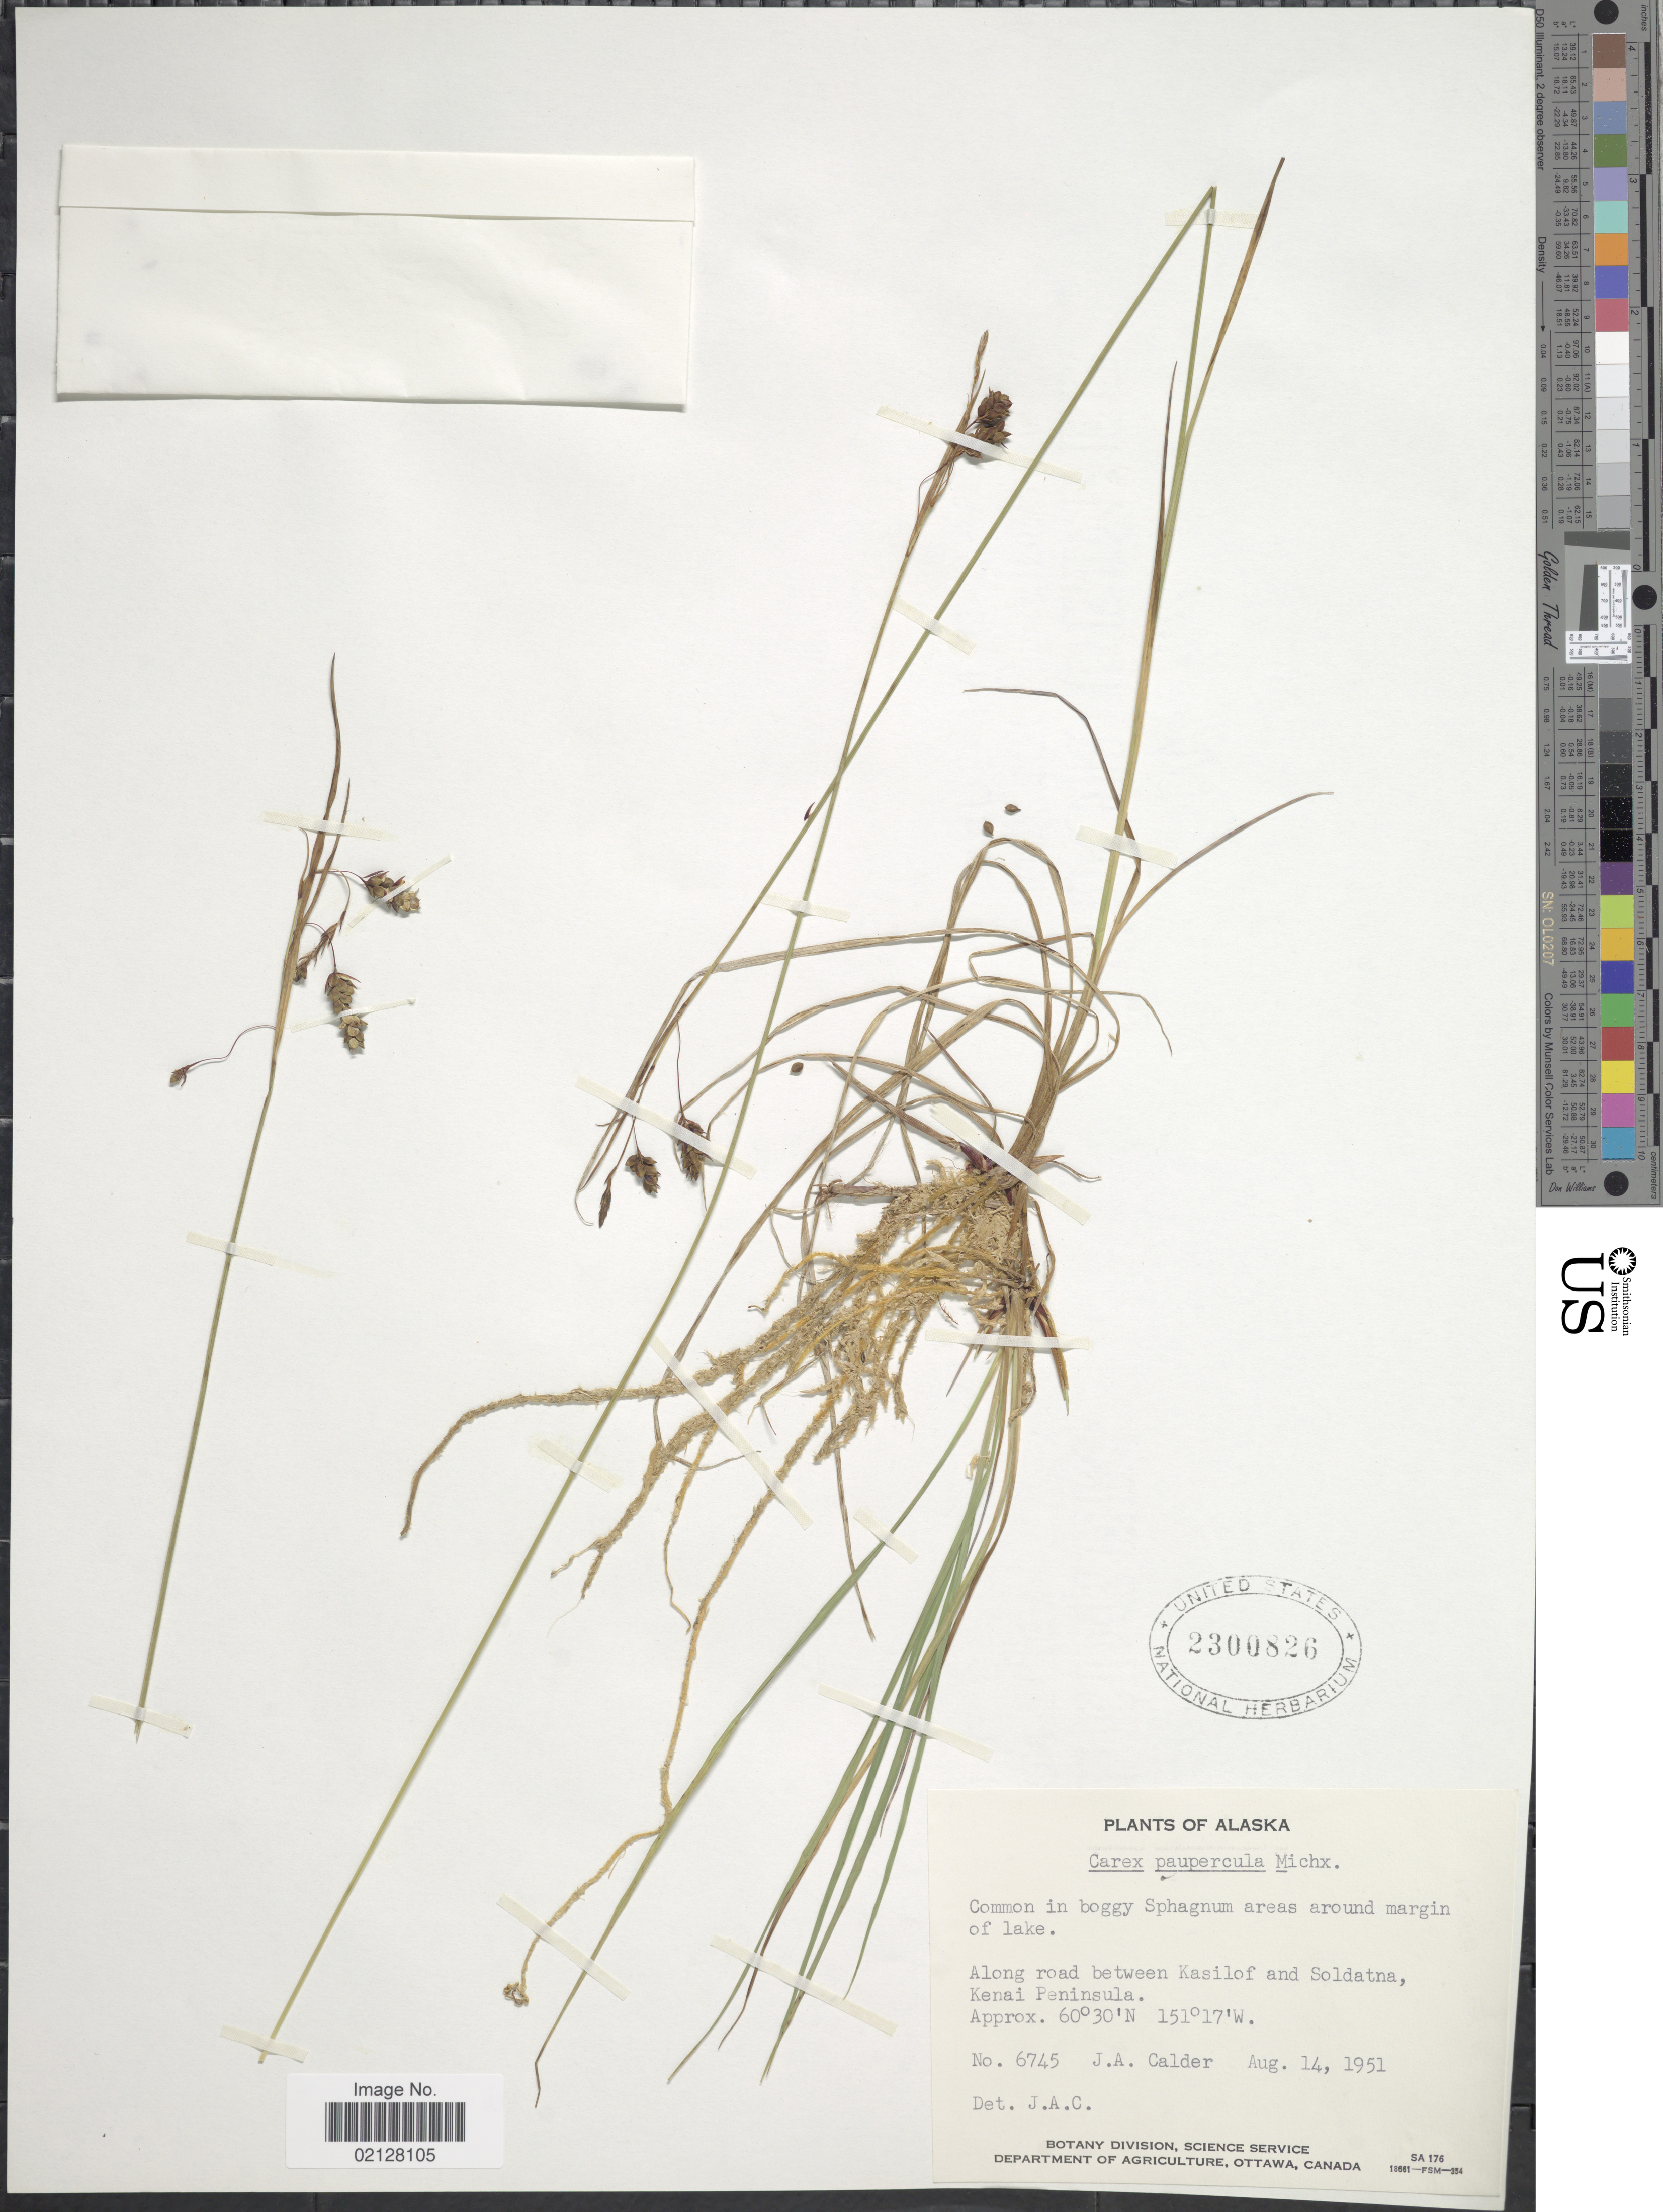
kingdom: Plantae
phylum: Tracheophyta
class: Liliopsida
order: Poales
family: Cyperaceae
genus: Carex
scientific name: Carex magellanica subsp. irrigua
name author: (Wahlenb.) Hiitonen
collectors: J. A. Calder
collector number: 6745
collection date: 1951-08-14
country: United States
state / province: Alaska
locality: Along road between Kasilof and Soldatna, Kenai Peninsula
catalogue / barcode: US 2300826